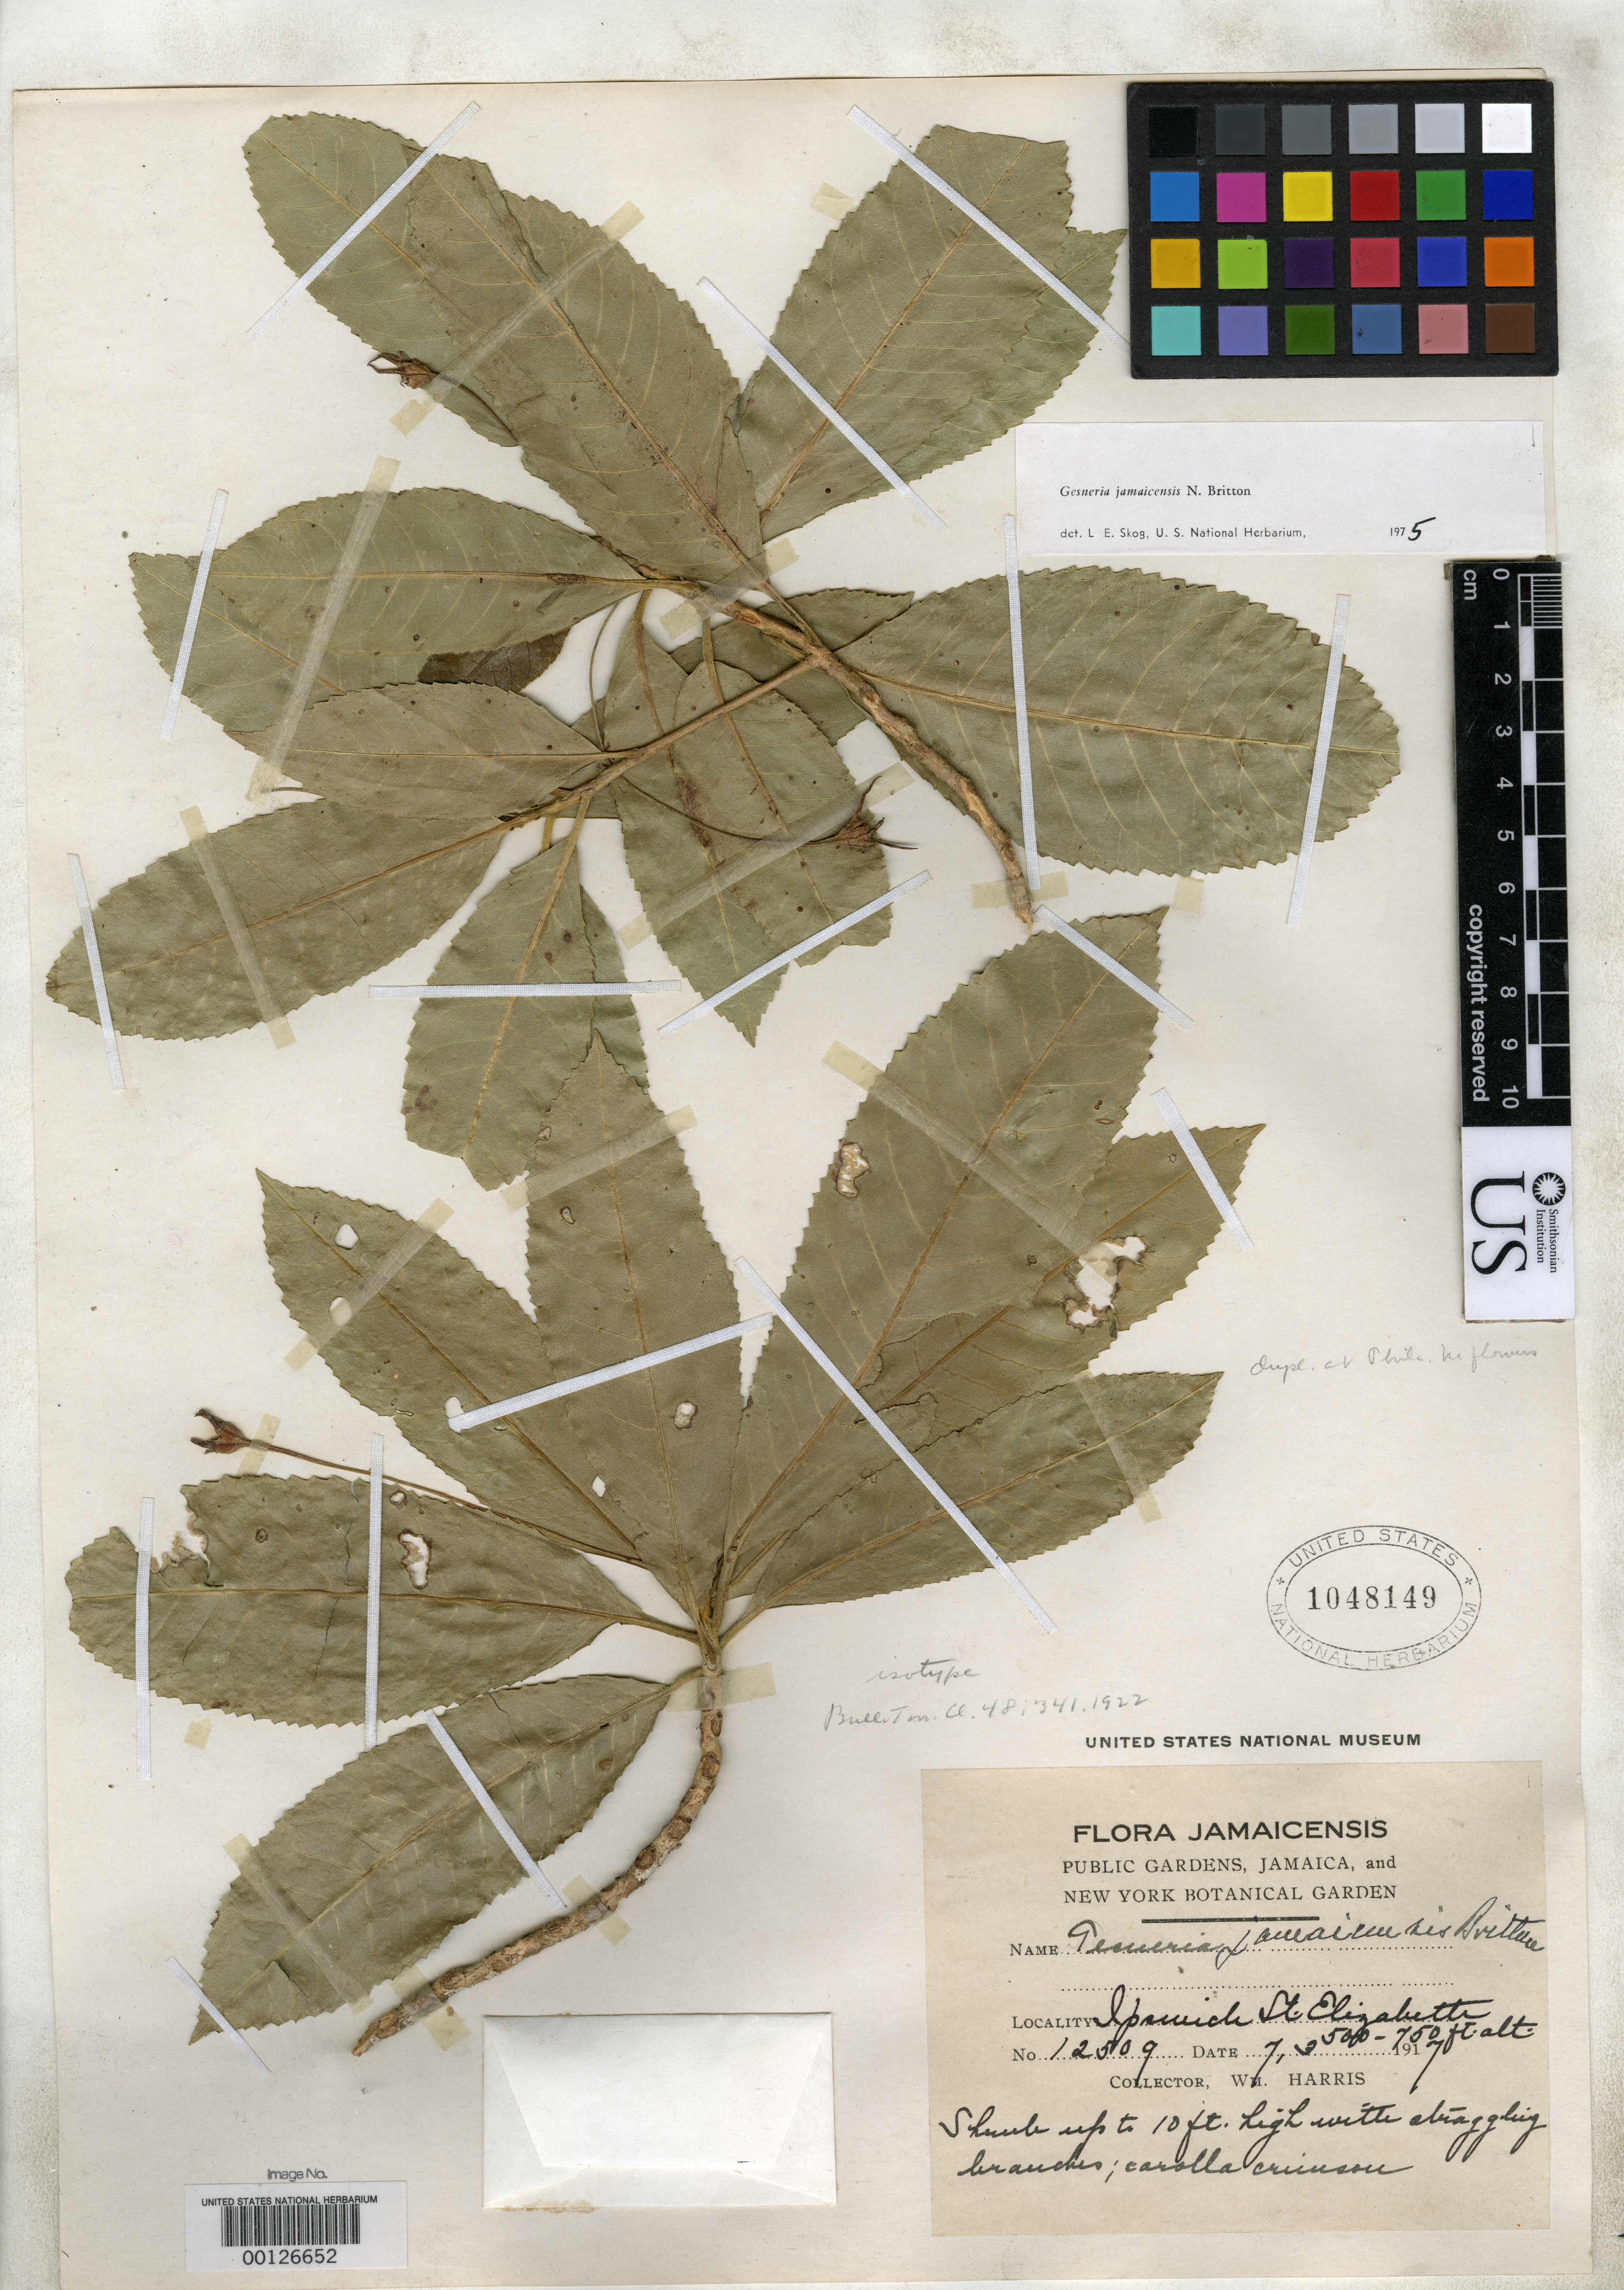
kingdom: Plantae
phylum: Tracheophyta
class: Magnoliopsida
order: Lamiales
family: Gesneriaceae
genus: Gesneria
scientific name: Gesneria jamaicensis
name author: Britton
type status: Isotype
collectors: W. H. Harris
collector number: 12509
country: Jamaica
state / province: Saint Elizabeth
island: Greater Antilles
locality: Ipswich.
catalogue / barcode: US 1048149